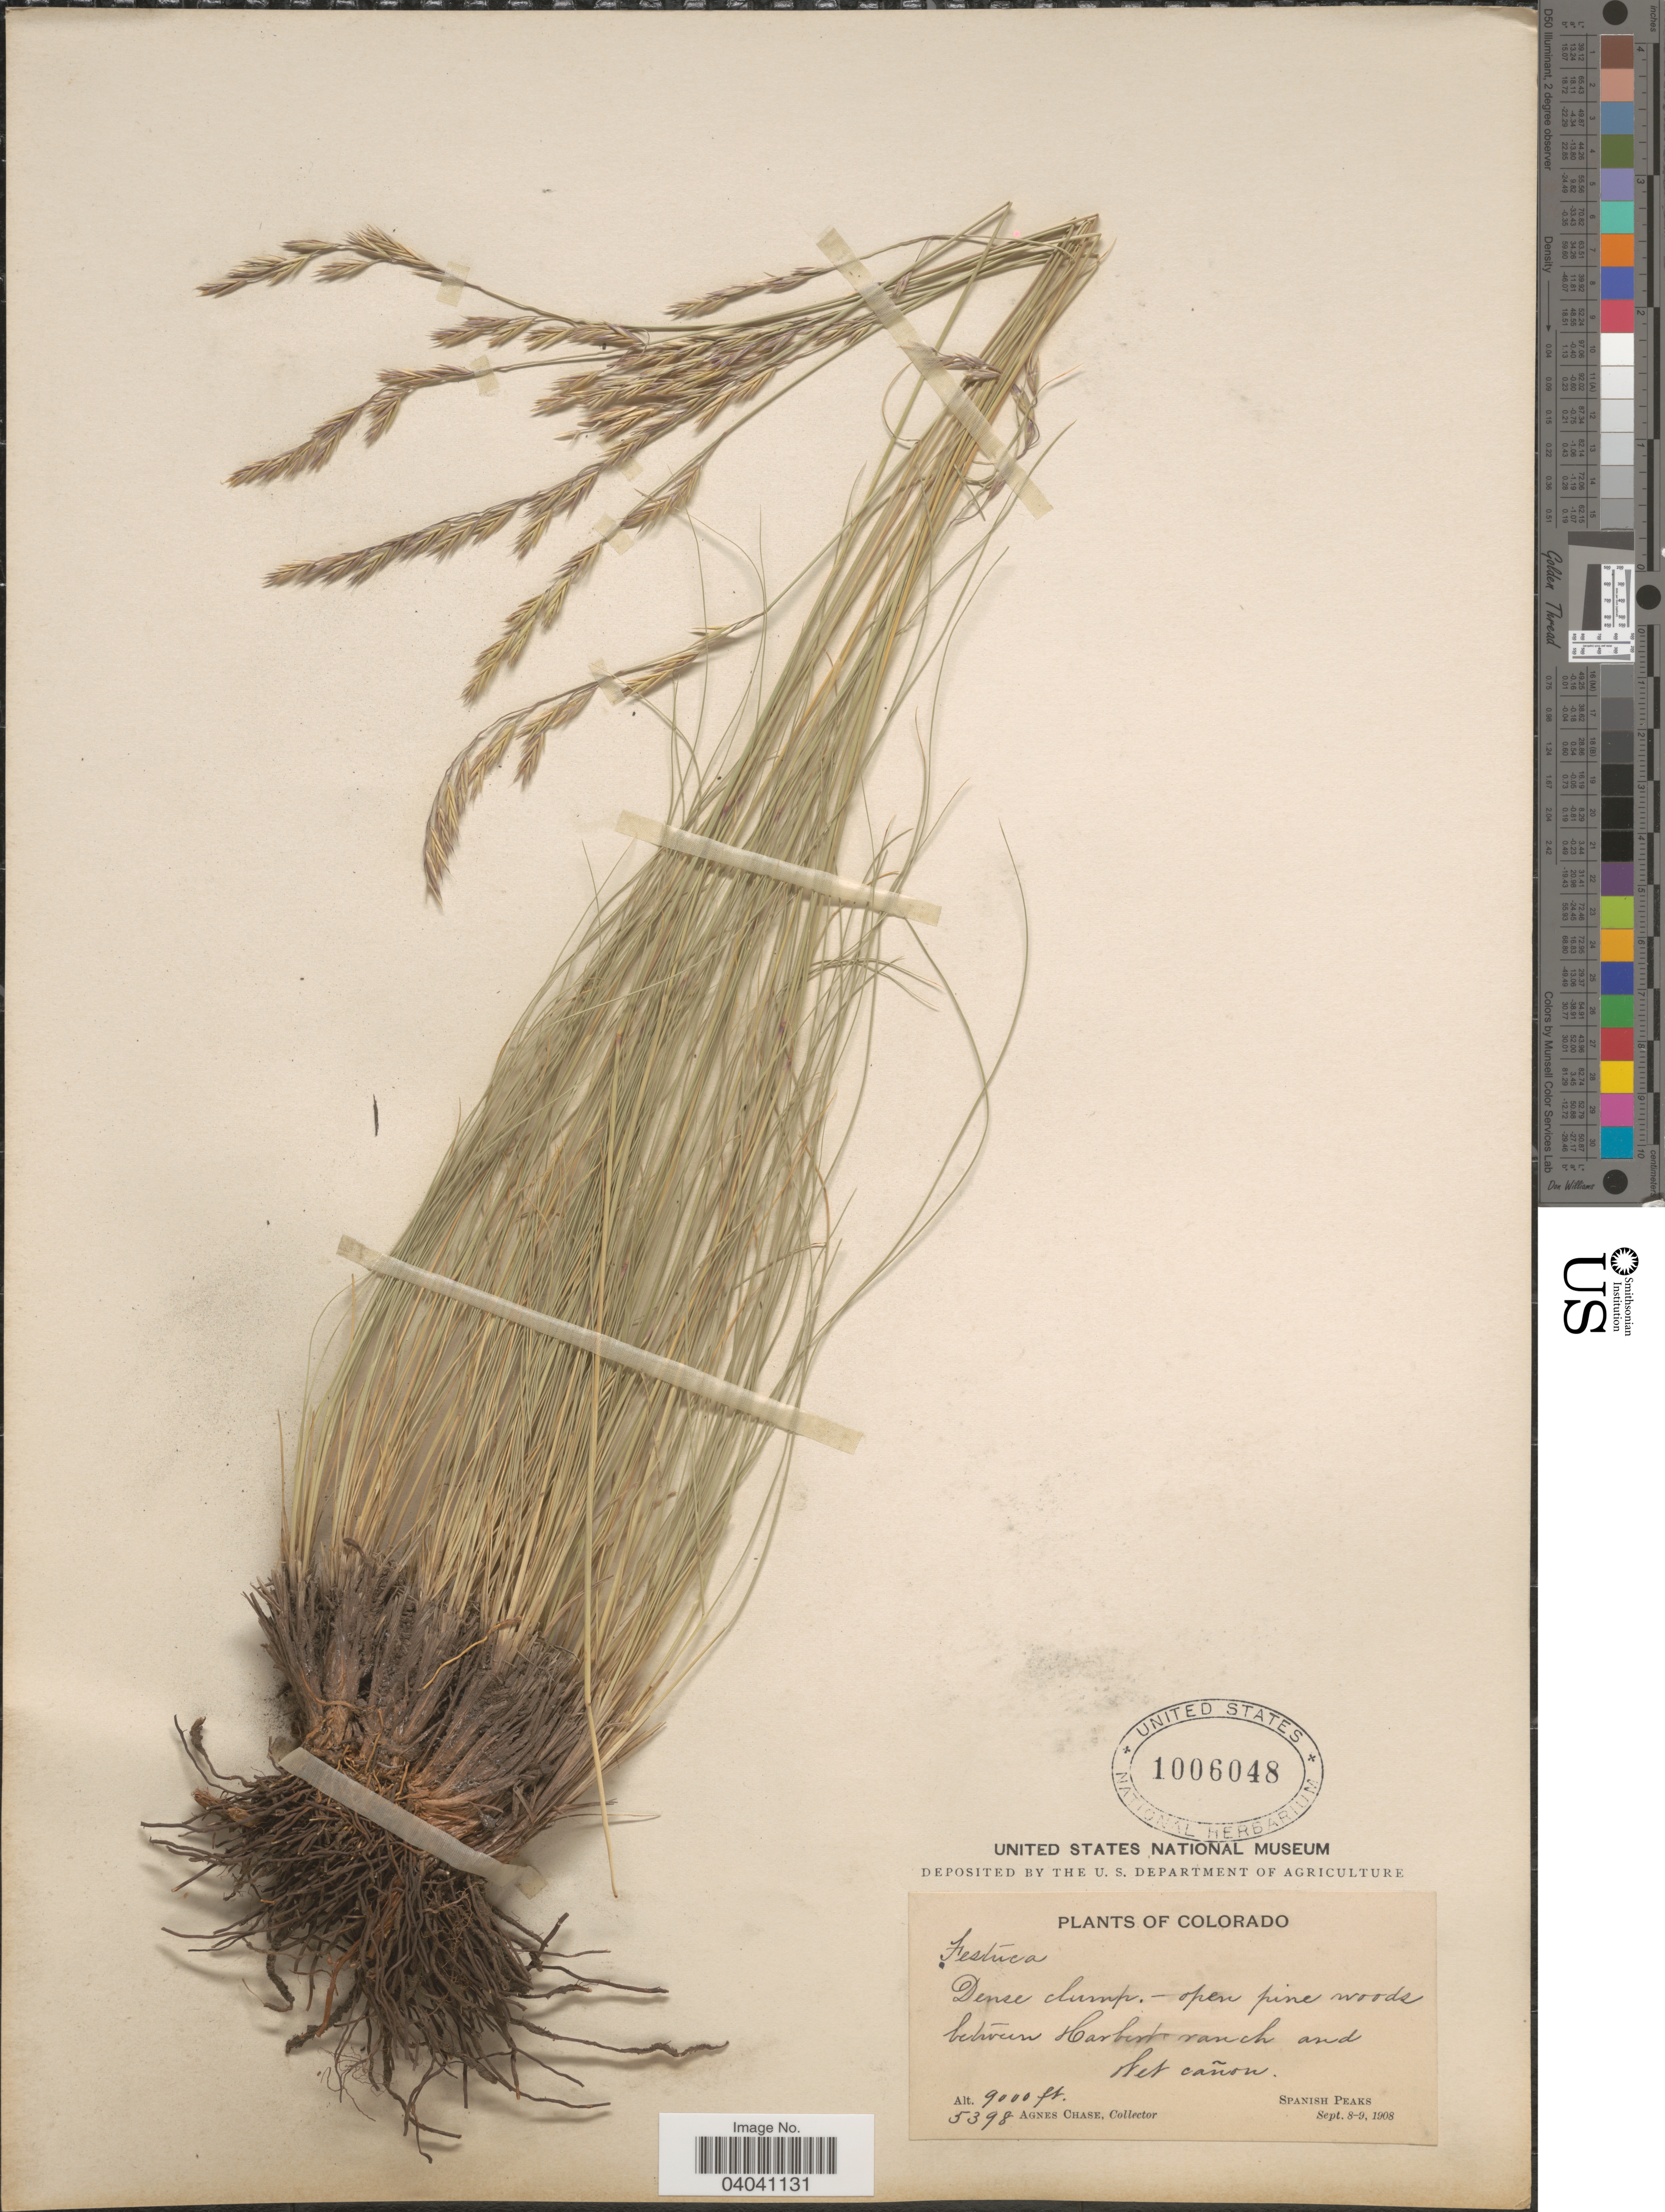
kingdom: Plantae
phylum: Tracheophyta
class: Liliopsida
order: Poales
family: Poaceae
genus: Festuca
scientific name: Festuca arizonica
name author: Vasey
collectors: A. Chase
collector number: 5398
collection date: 1908-09-08/1908-09-09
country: United States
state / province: Colorado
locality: Between Harbert ranch and Wet cañon. Spanish Peaks.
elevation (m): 2743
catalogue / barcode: US 1006048